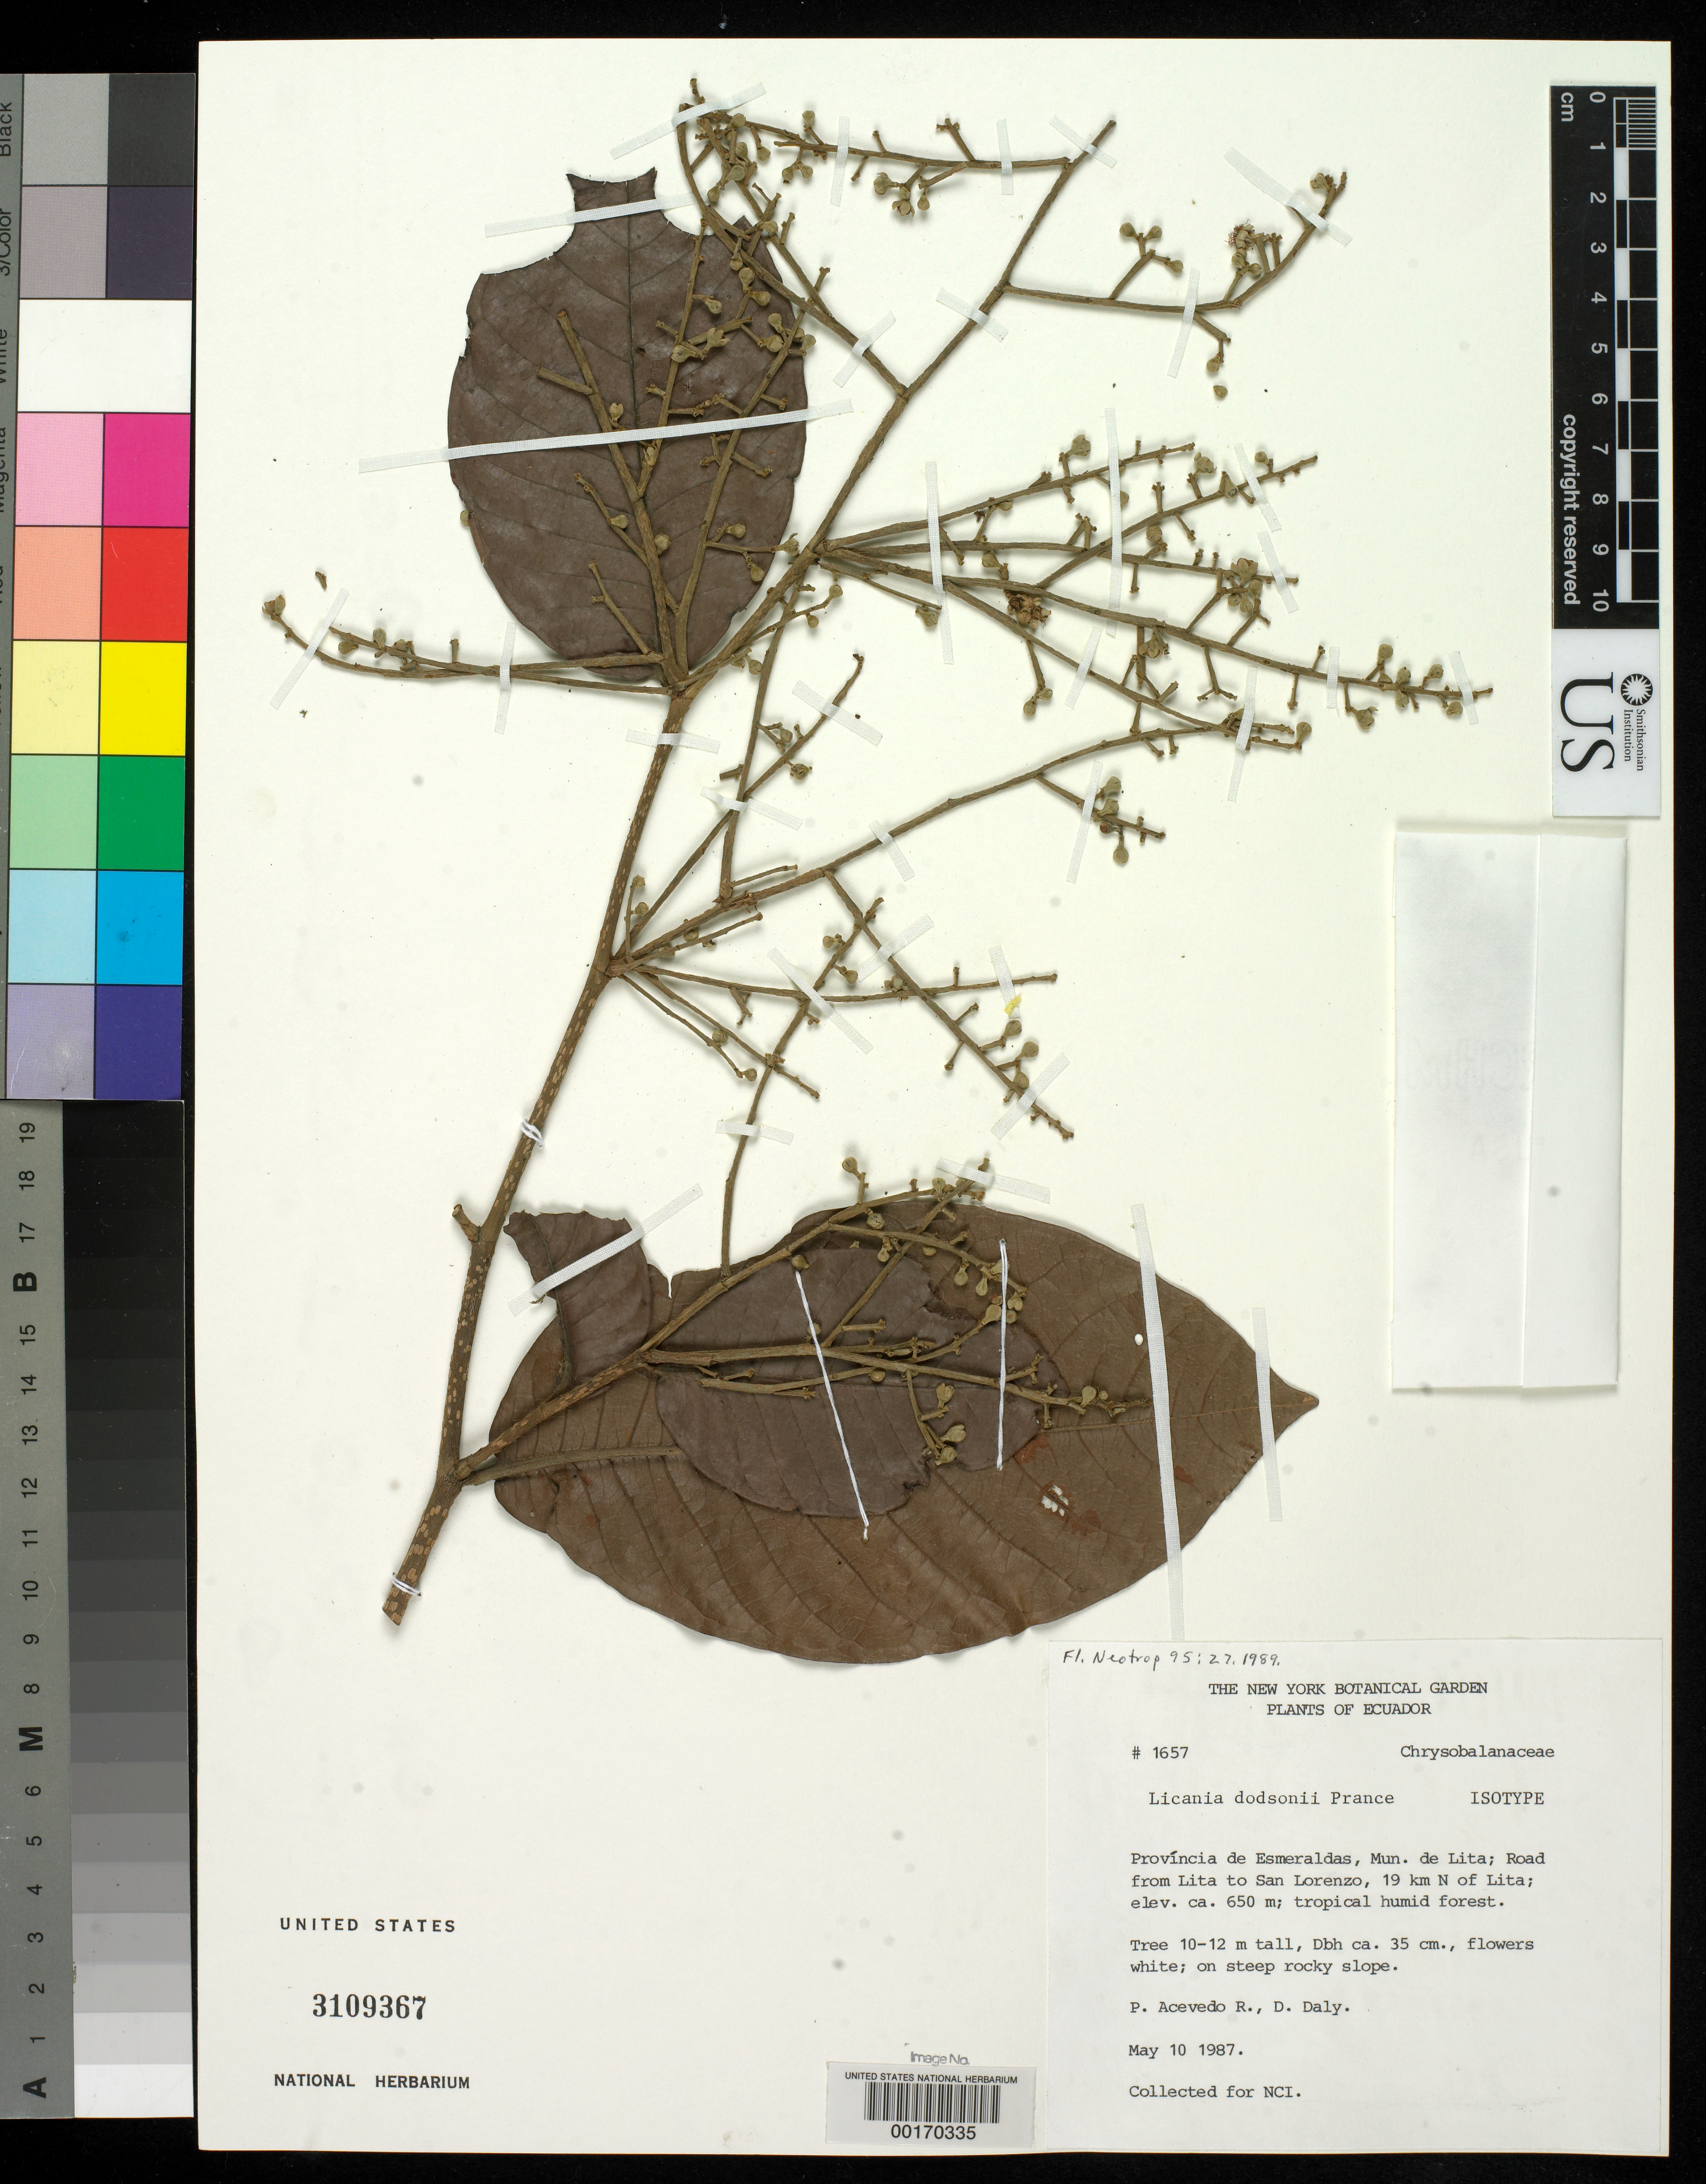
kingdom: Plantae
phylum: Tracheophyta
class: Magnoliopsida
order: Malpighiales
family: Chrysobalanaceae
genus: Licania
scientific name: Licania dodsonii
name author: Prance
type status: Isotype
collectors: P. Acevedo-Rodr. & D. C. Daly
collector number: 1657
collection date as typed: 10 May 1987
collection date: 1987-05-10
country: Ecuador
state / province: Esmeraldas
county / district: Lita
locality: Road from Lita to San Lorenzo, 19km N of Lita.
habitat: En bosque a orillas de camino.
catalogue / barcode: US 3109367